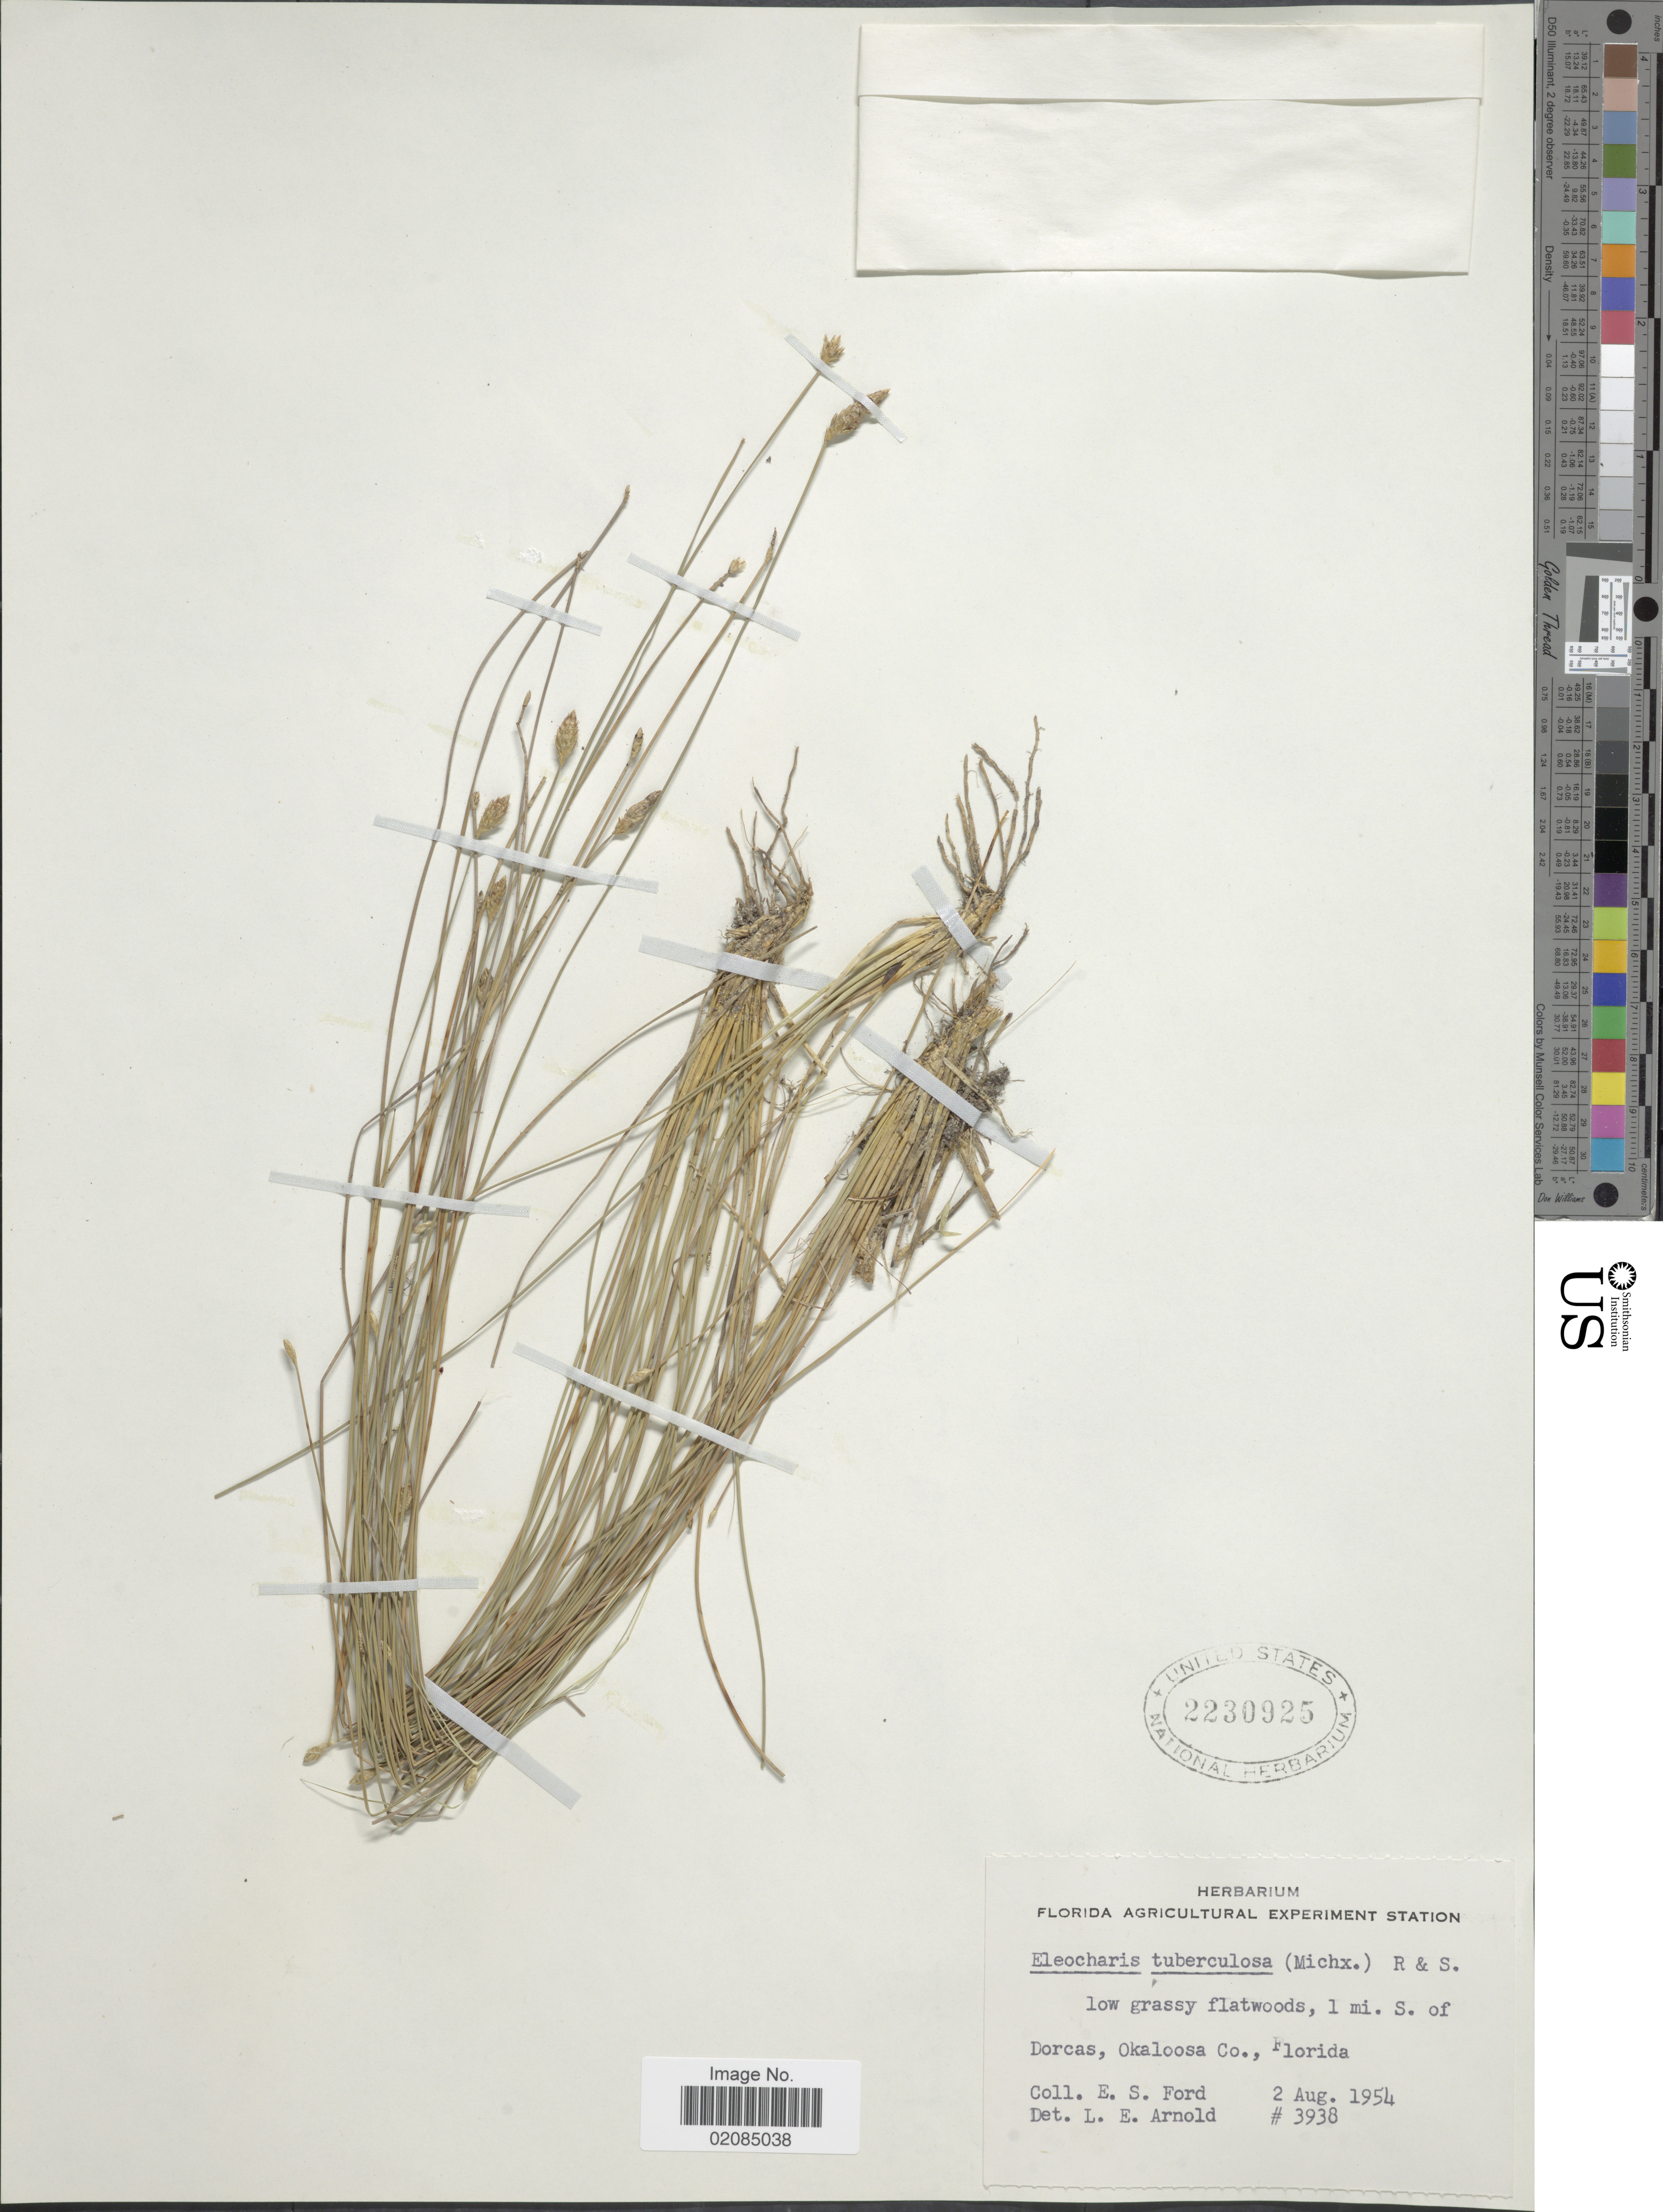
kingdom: Plantae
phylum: Tracheophyta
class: Liliopsida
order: Poales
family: Cyperaceae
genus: Eleocharis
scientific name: Eleocharis tuberculosa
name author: (Michx.) Roem. & Schult.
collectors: E. Ford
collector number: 3938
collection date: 1954-08-02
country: United States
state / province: Florida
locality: Low grassy flatwoods, 1 mi. S. of Dorcas, Okaloosa Co.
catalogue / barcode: US 2230925